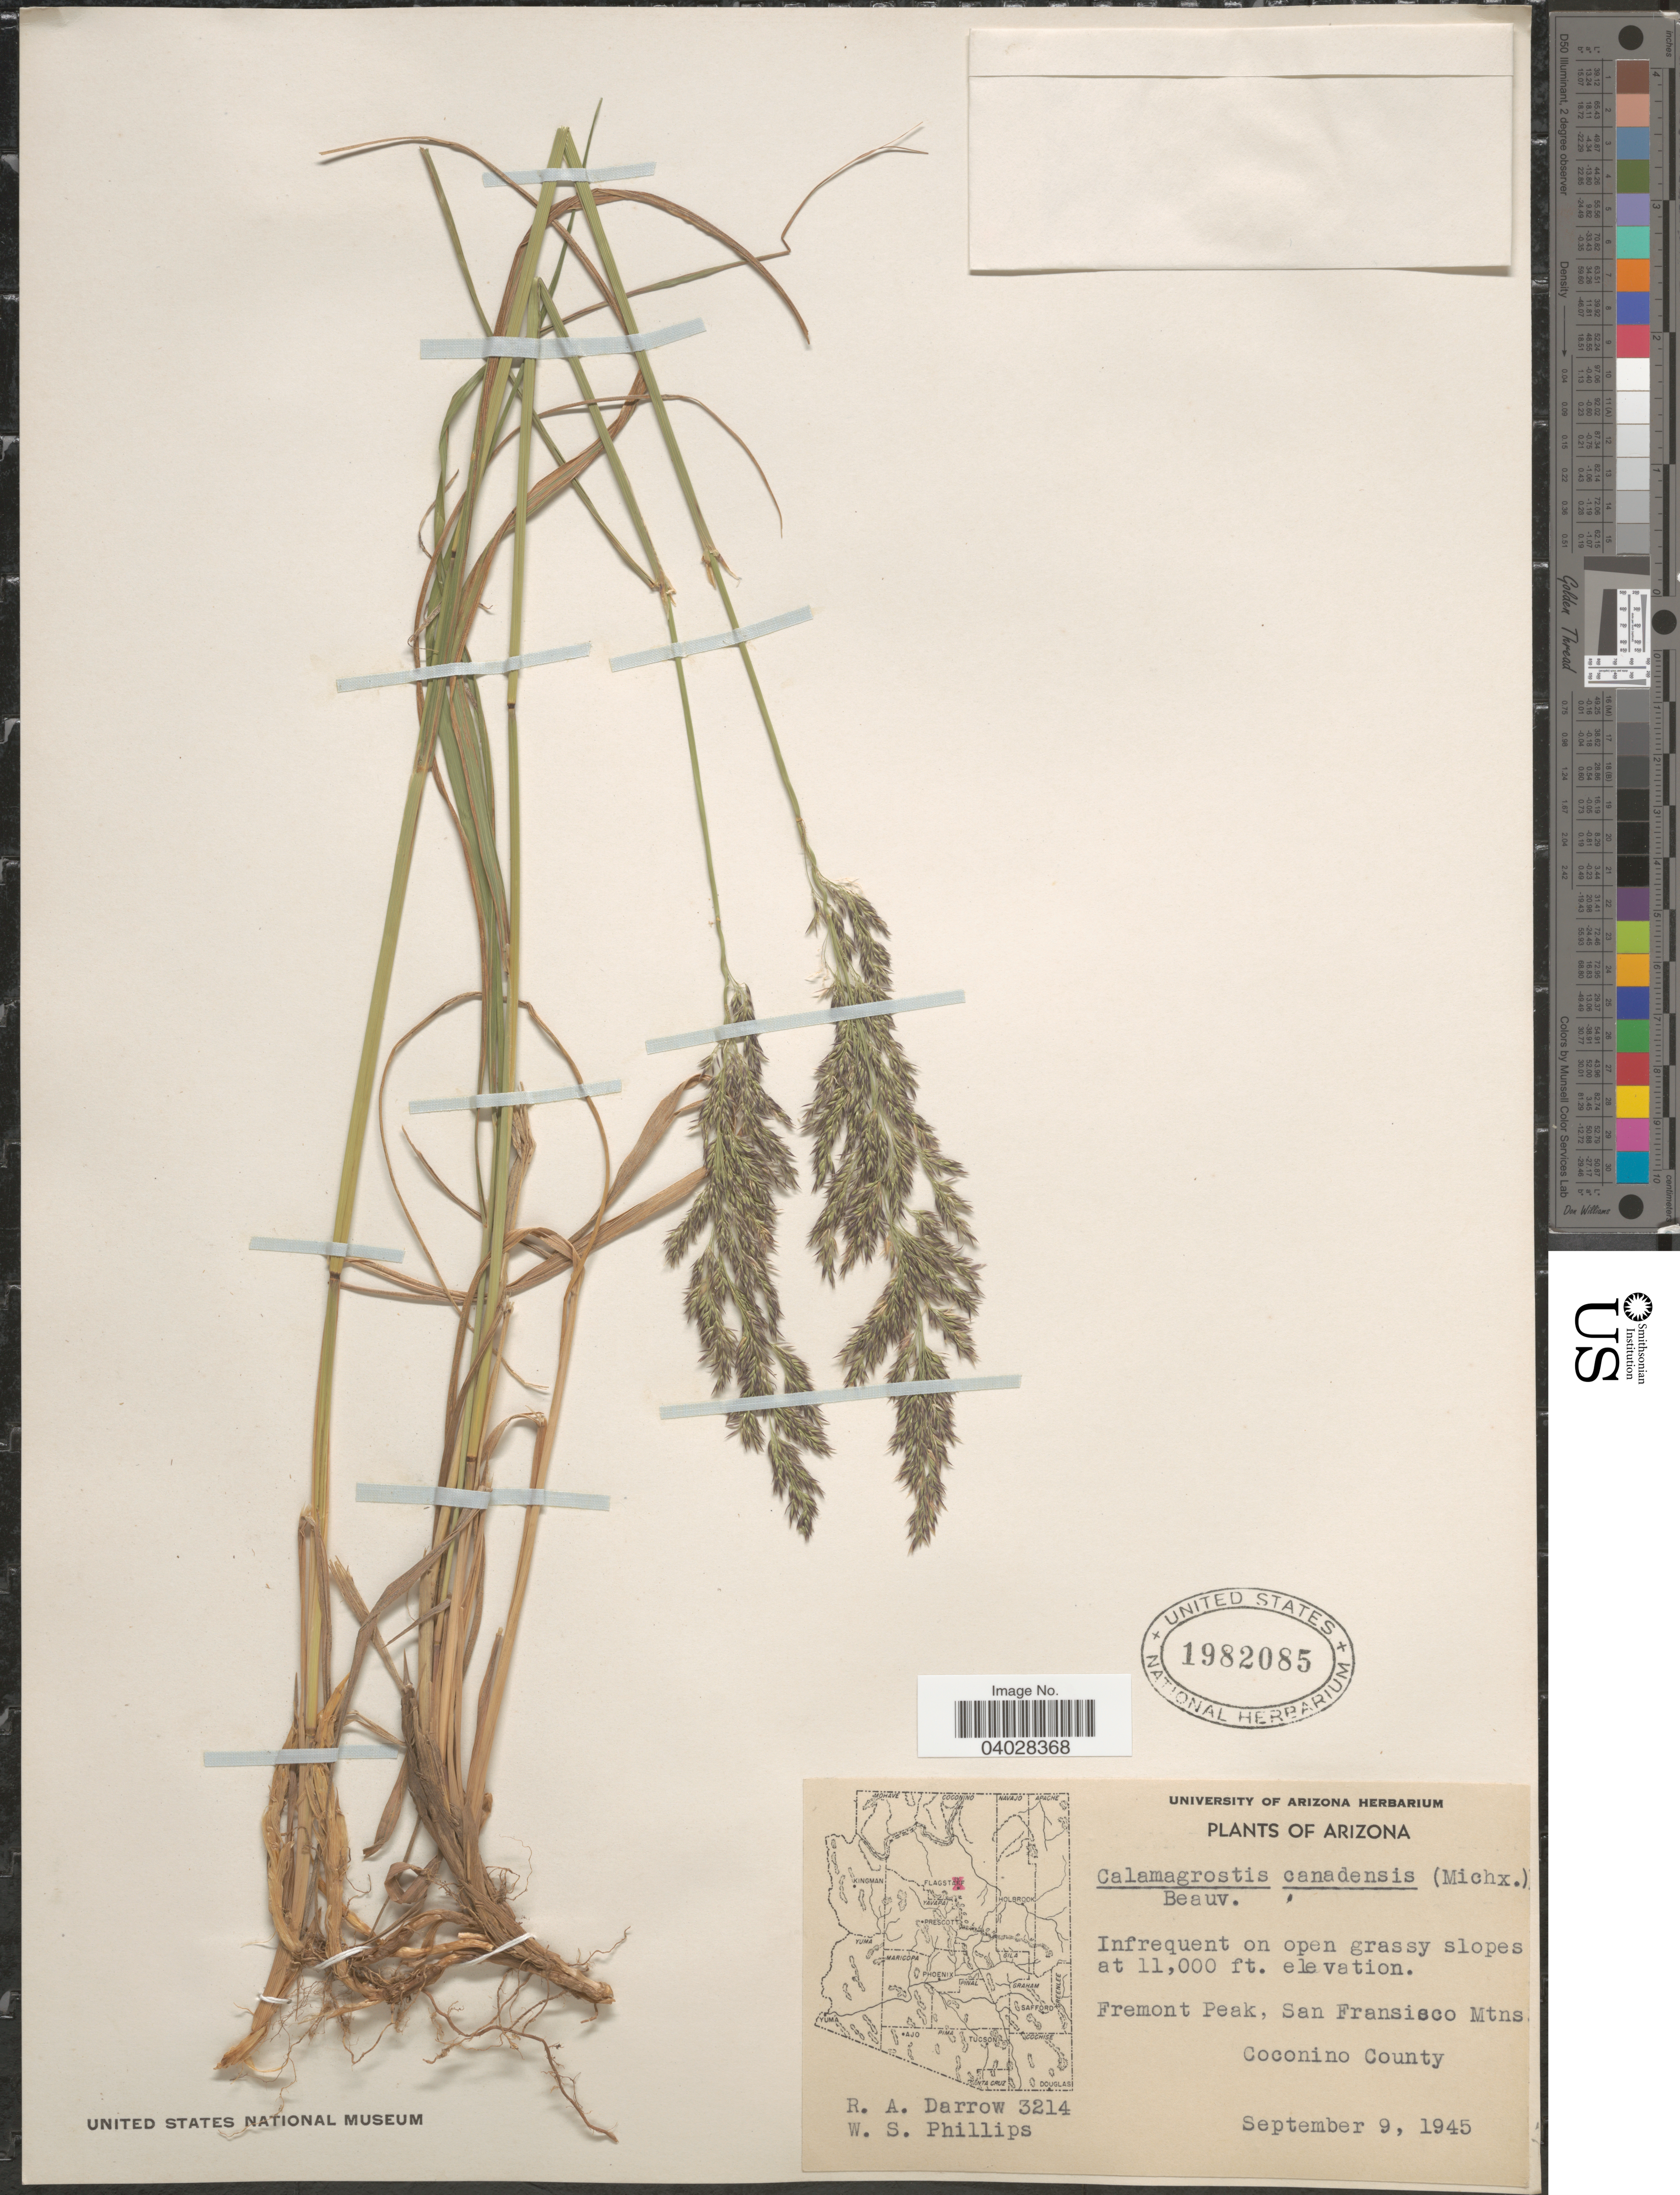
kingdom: Plantae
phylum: Tracheophyta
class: Liliopsida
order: Poales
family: Poaceae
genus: Calamagrostis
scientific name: Calamagrostis canadensis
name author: (Michx.) P. Beauv.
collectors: R. A. Darrow & W. S. Phillips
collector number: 3214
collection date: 1945-09-09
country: United States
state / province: Arizona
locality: Fremont Peak, San Francisco Mtns. Coconino County.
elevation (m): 3353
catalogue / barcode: US 1982085